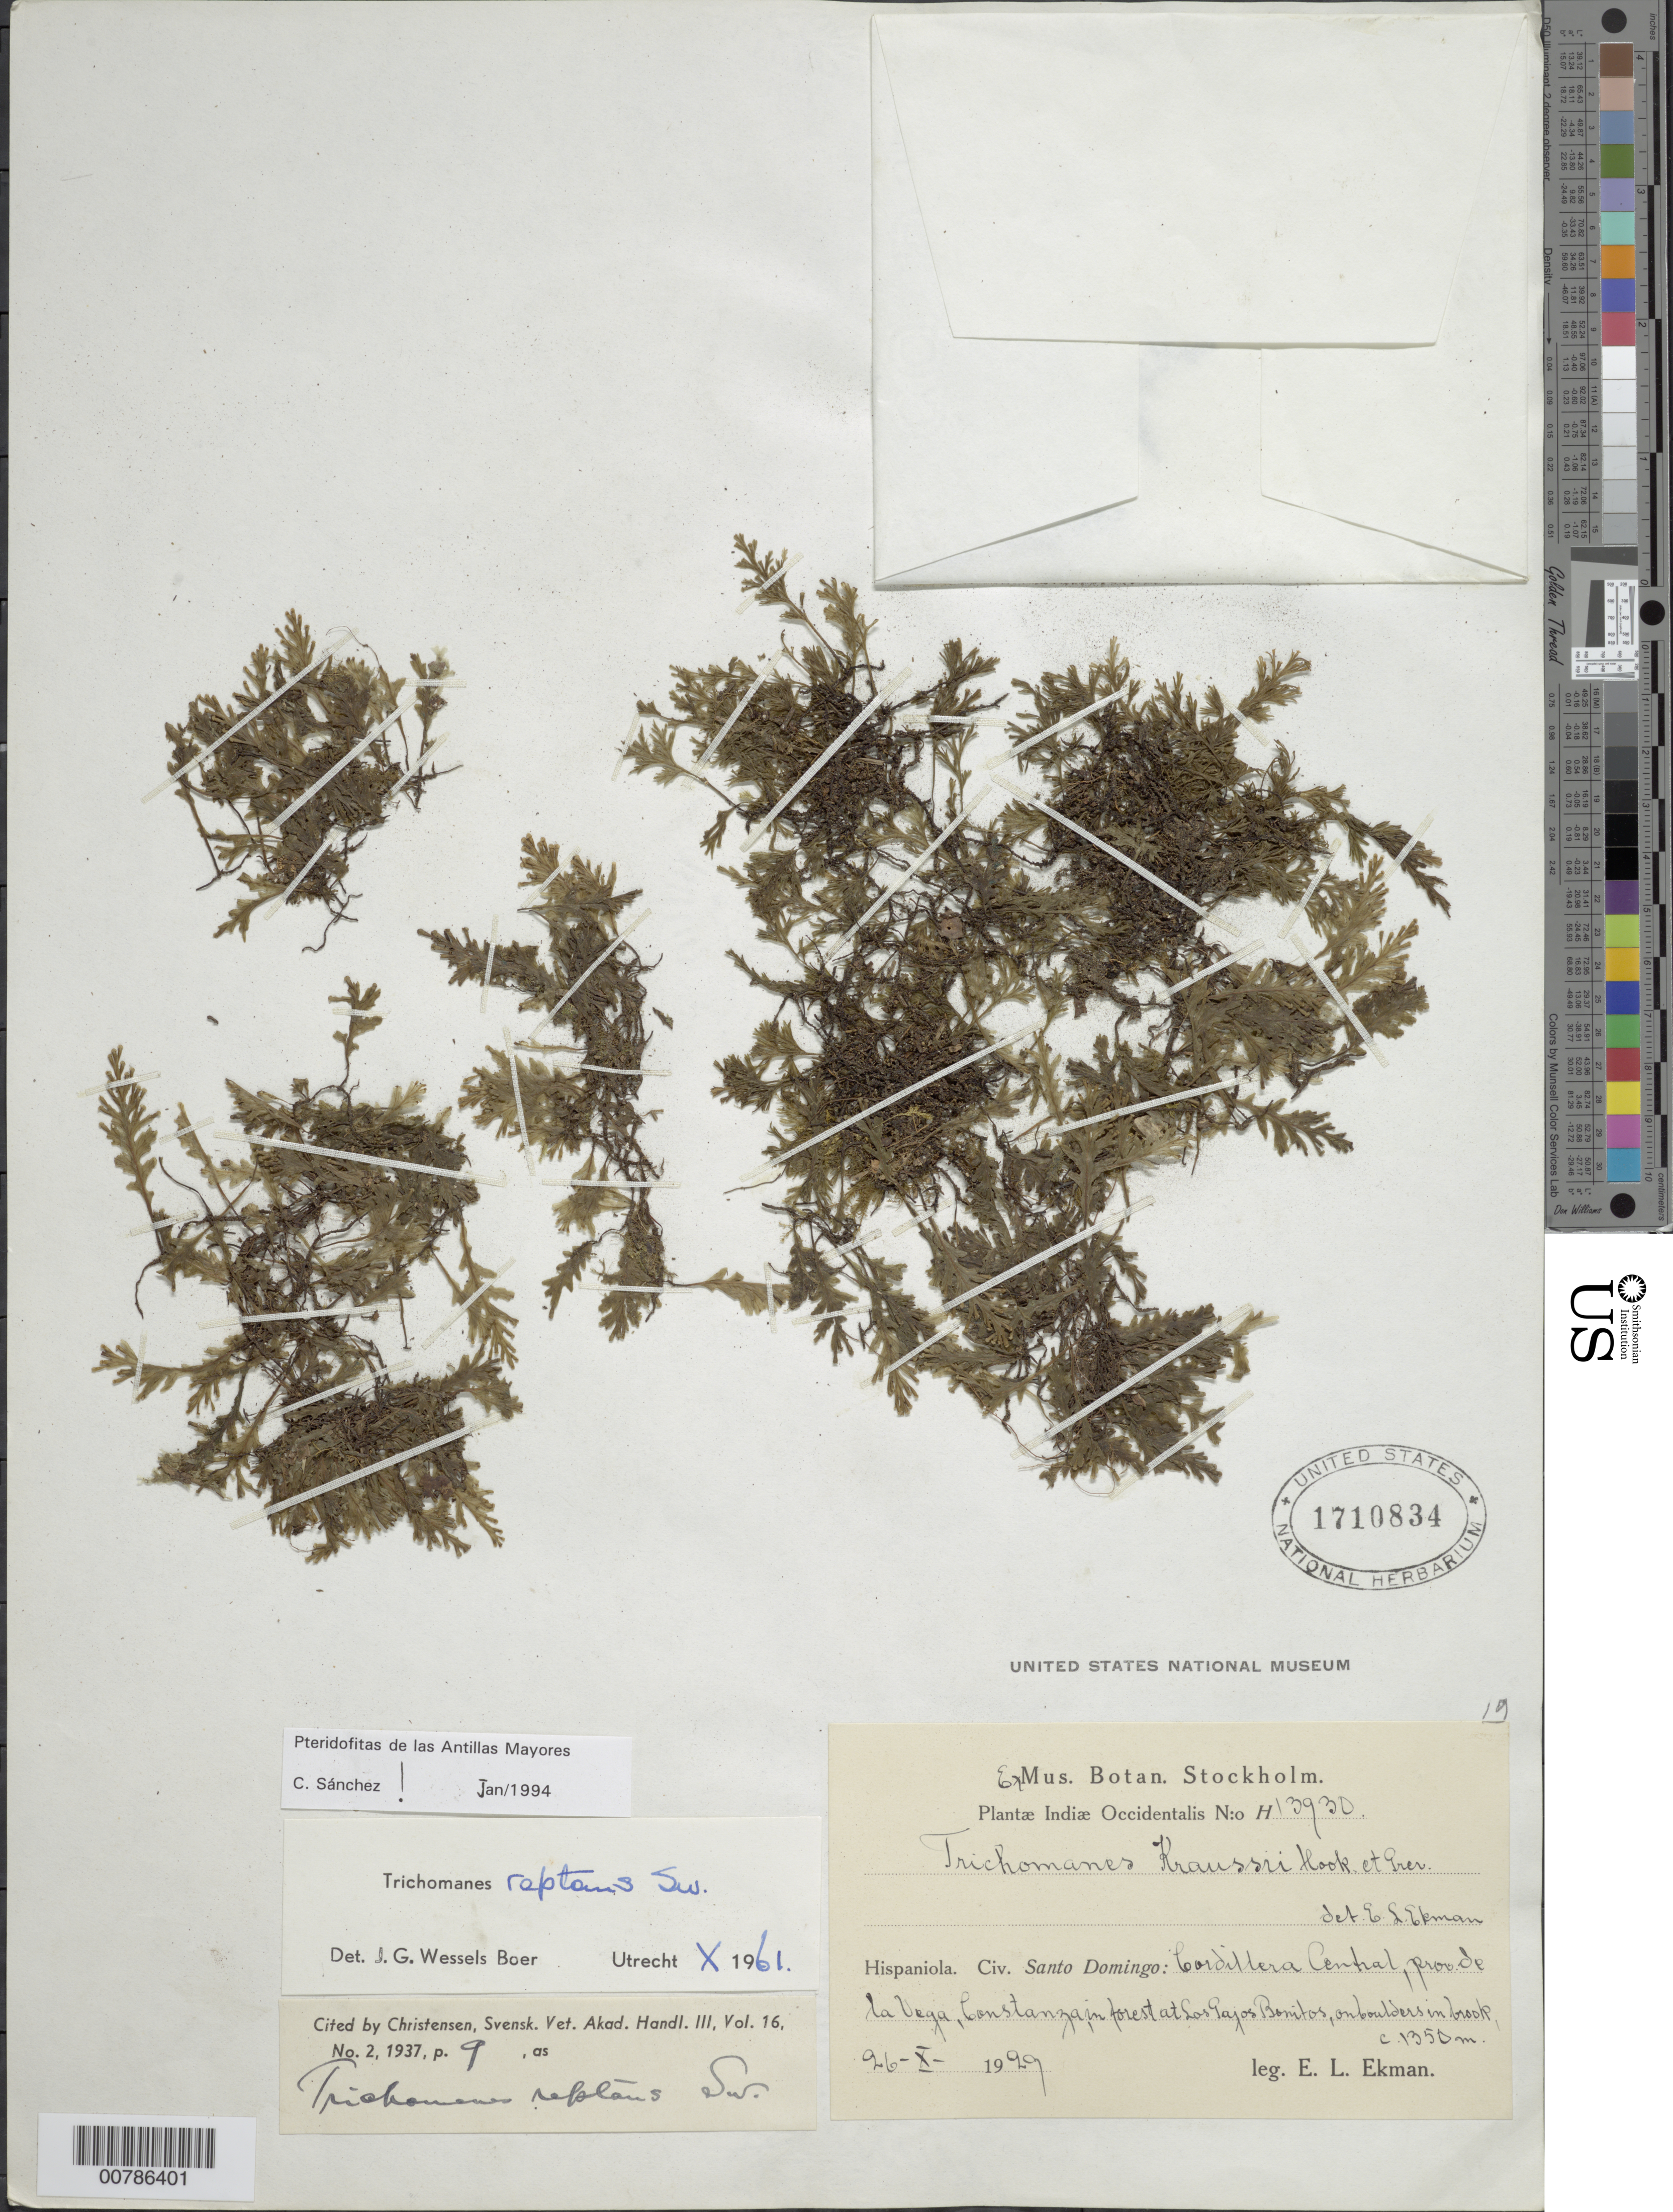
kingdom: Plantae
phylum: Tracheophyta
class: Polypodiopsida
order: Hymenophyllales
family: Hymenophyllaceae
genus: Didymoglossum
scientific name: Didymoglossum reptans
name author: (Sw.) C. Presl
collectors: E. L. Ekman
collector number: H 13930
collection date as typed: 09 Jun 1929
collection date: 1929-06-09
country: Dominican Republic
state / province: La Vega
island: Hispaniola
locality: Cordillera Central, Constanza, Los Gajos Bonitos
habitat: In forest, on boulders in brook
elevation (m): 1350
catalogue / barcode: US 1710834